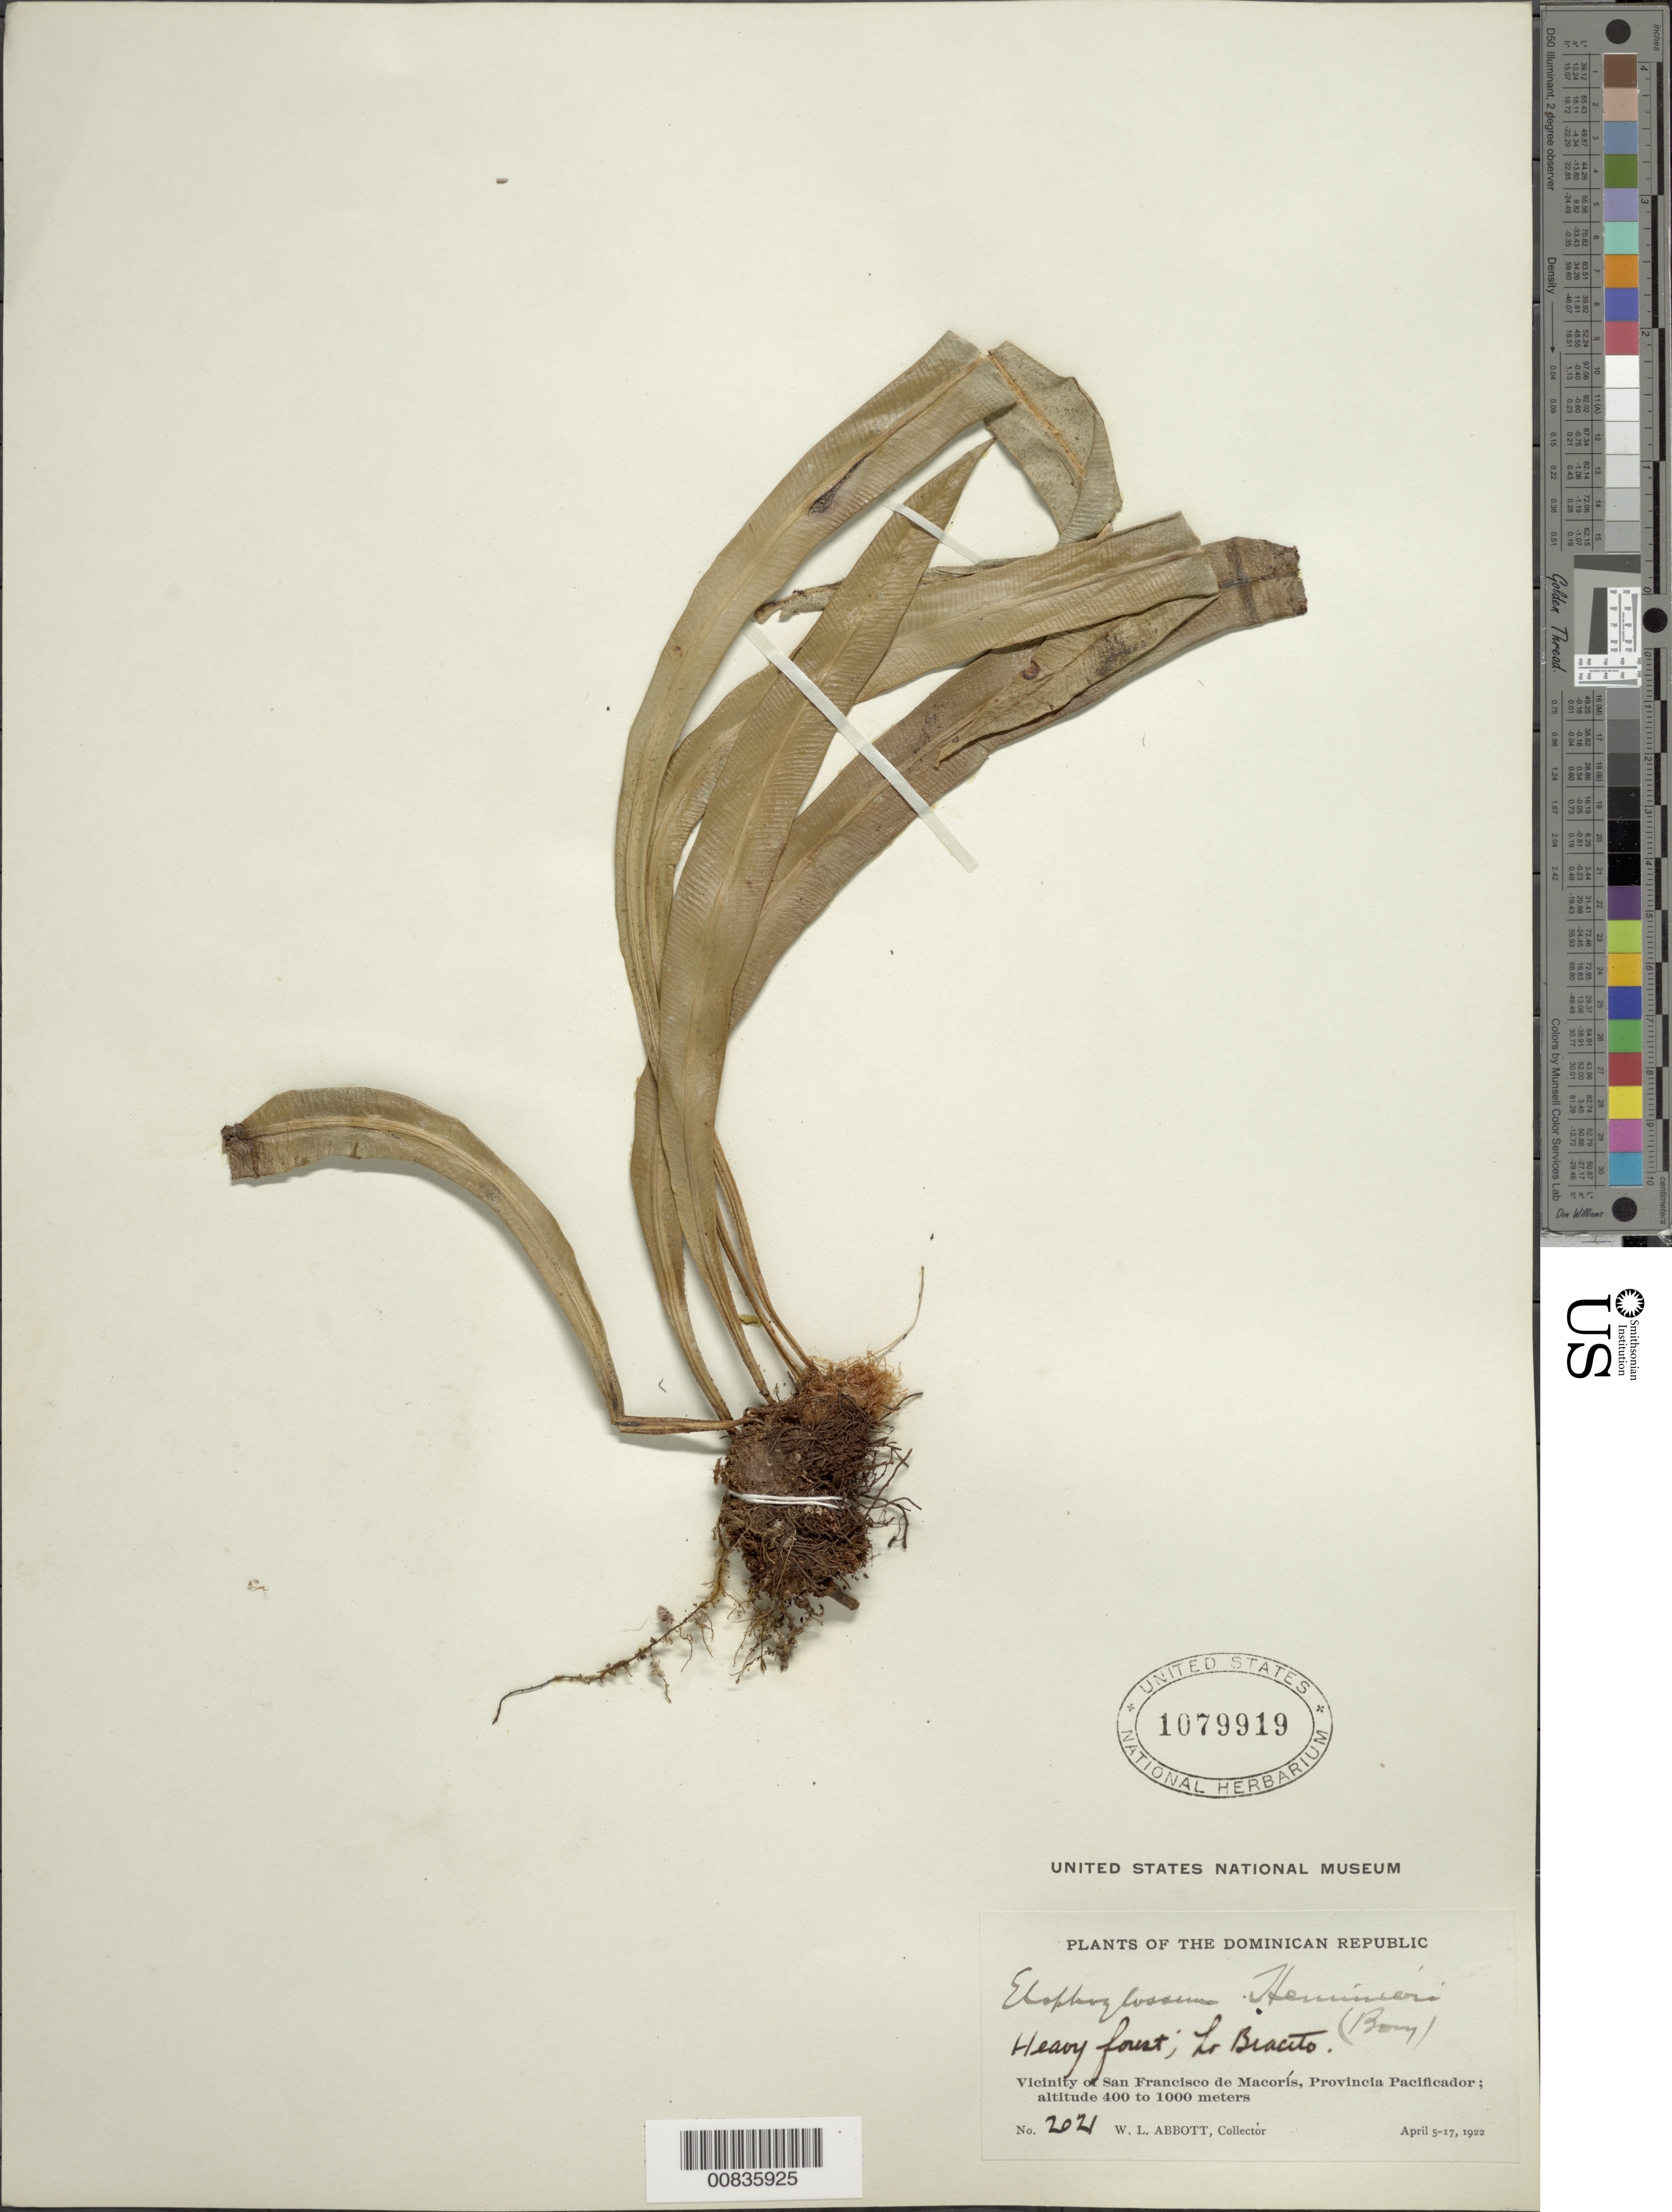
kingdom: Plantae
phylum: Tracheophyta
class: Polypodiopsida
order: Polypodiales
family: Dryopteridaceae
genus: Elaphoglossum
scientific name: Elaphoglossum herminieri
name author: (Bory & Fée) T. Moore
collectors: W. L. Abbott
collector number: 2021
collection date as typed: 05 Apr 1922 to 17 Apr 1922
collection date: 1922-04-05/1922-04-17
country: Dominican Republic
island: Hispaniola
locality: Prov. Pacificador, vicinity San Francisco de Macorís, Lo Bracito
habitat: Heavy forest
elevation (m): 400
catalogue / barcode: US 1079919